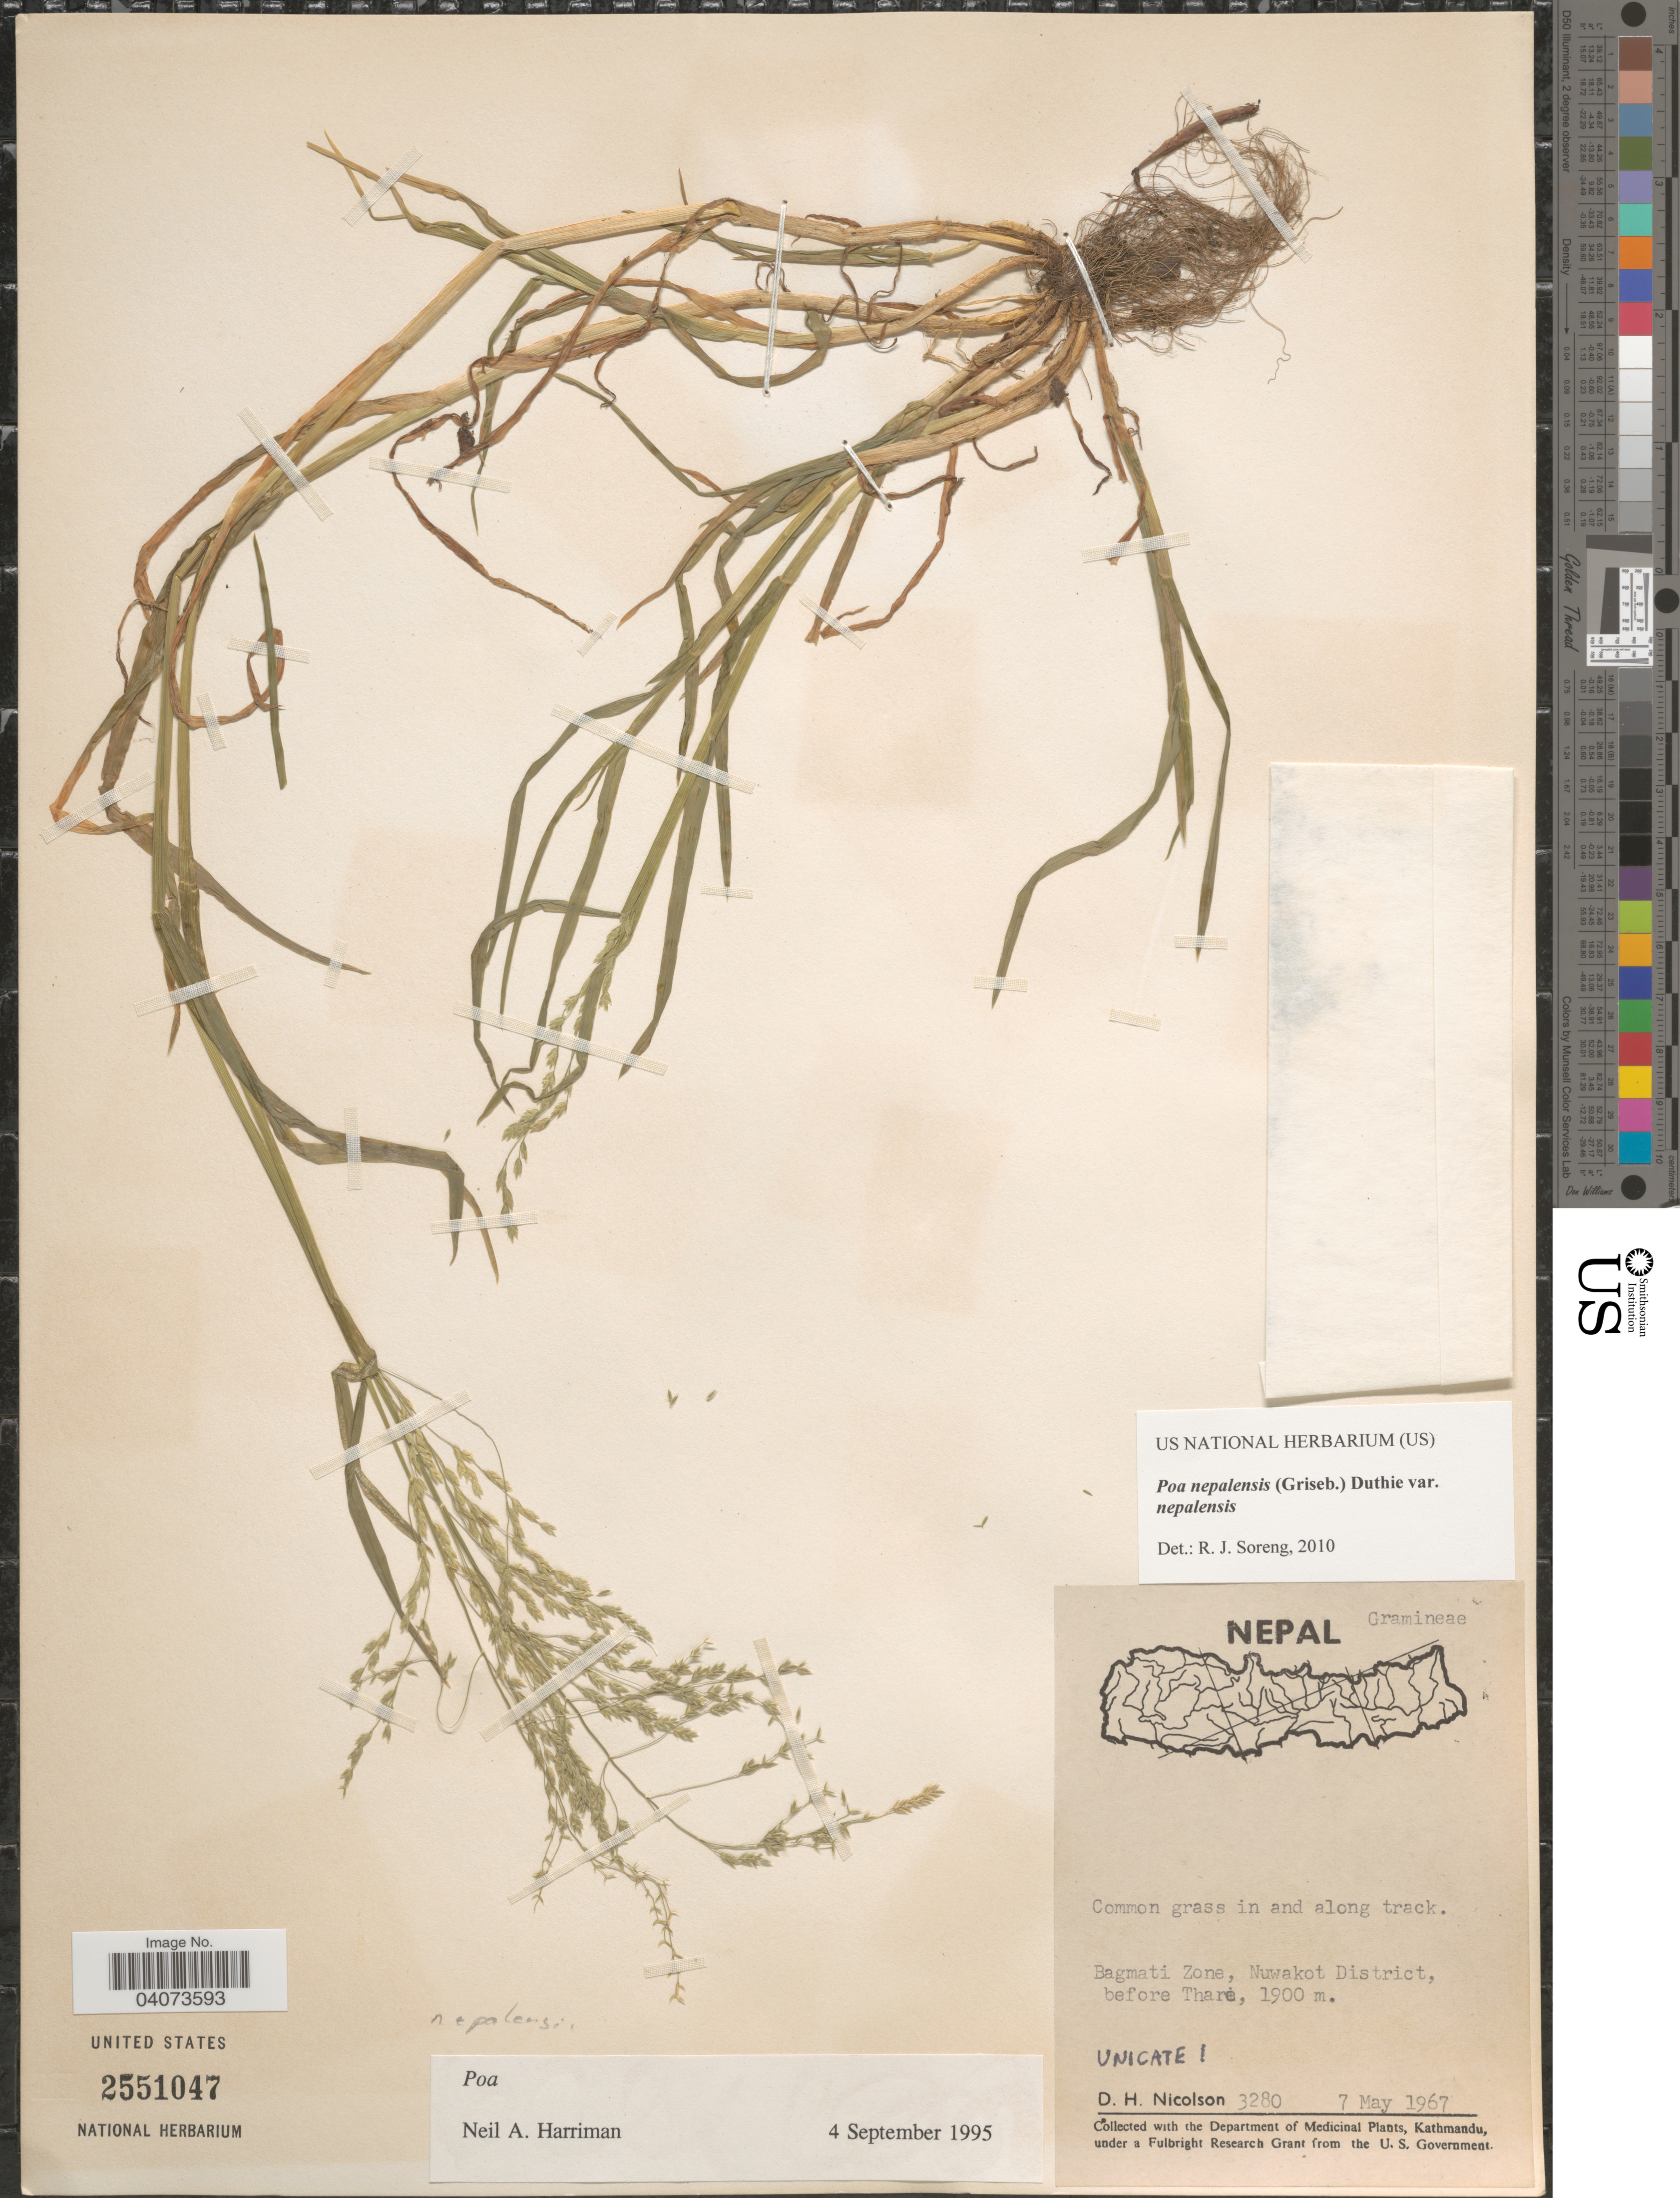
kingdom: Plantae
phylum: Tracheophyta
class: Liliopsida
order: Poales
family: Poaceae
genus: Poa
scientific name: Poa nepalensis var. nepalensis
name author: (G.C. Wall. ex Griseb.) Duthie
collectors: D. H. Nicolson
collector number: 3280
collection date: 1967-05-07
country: Nepal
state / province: Bagmati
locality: Bagmati Zone, Nuwakot District, before Tharé.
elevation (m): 1900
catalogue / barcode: US 2551047